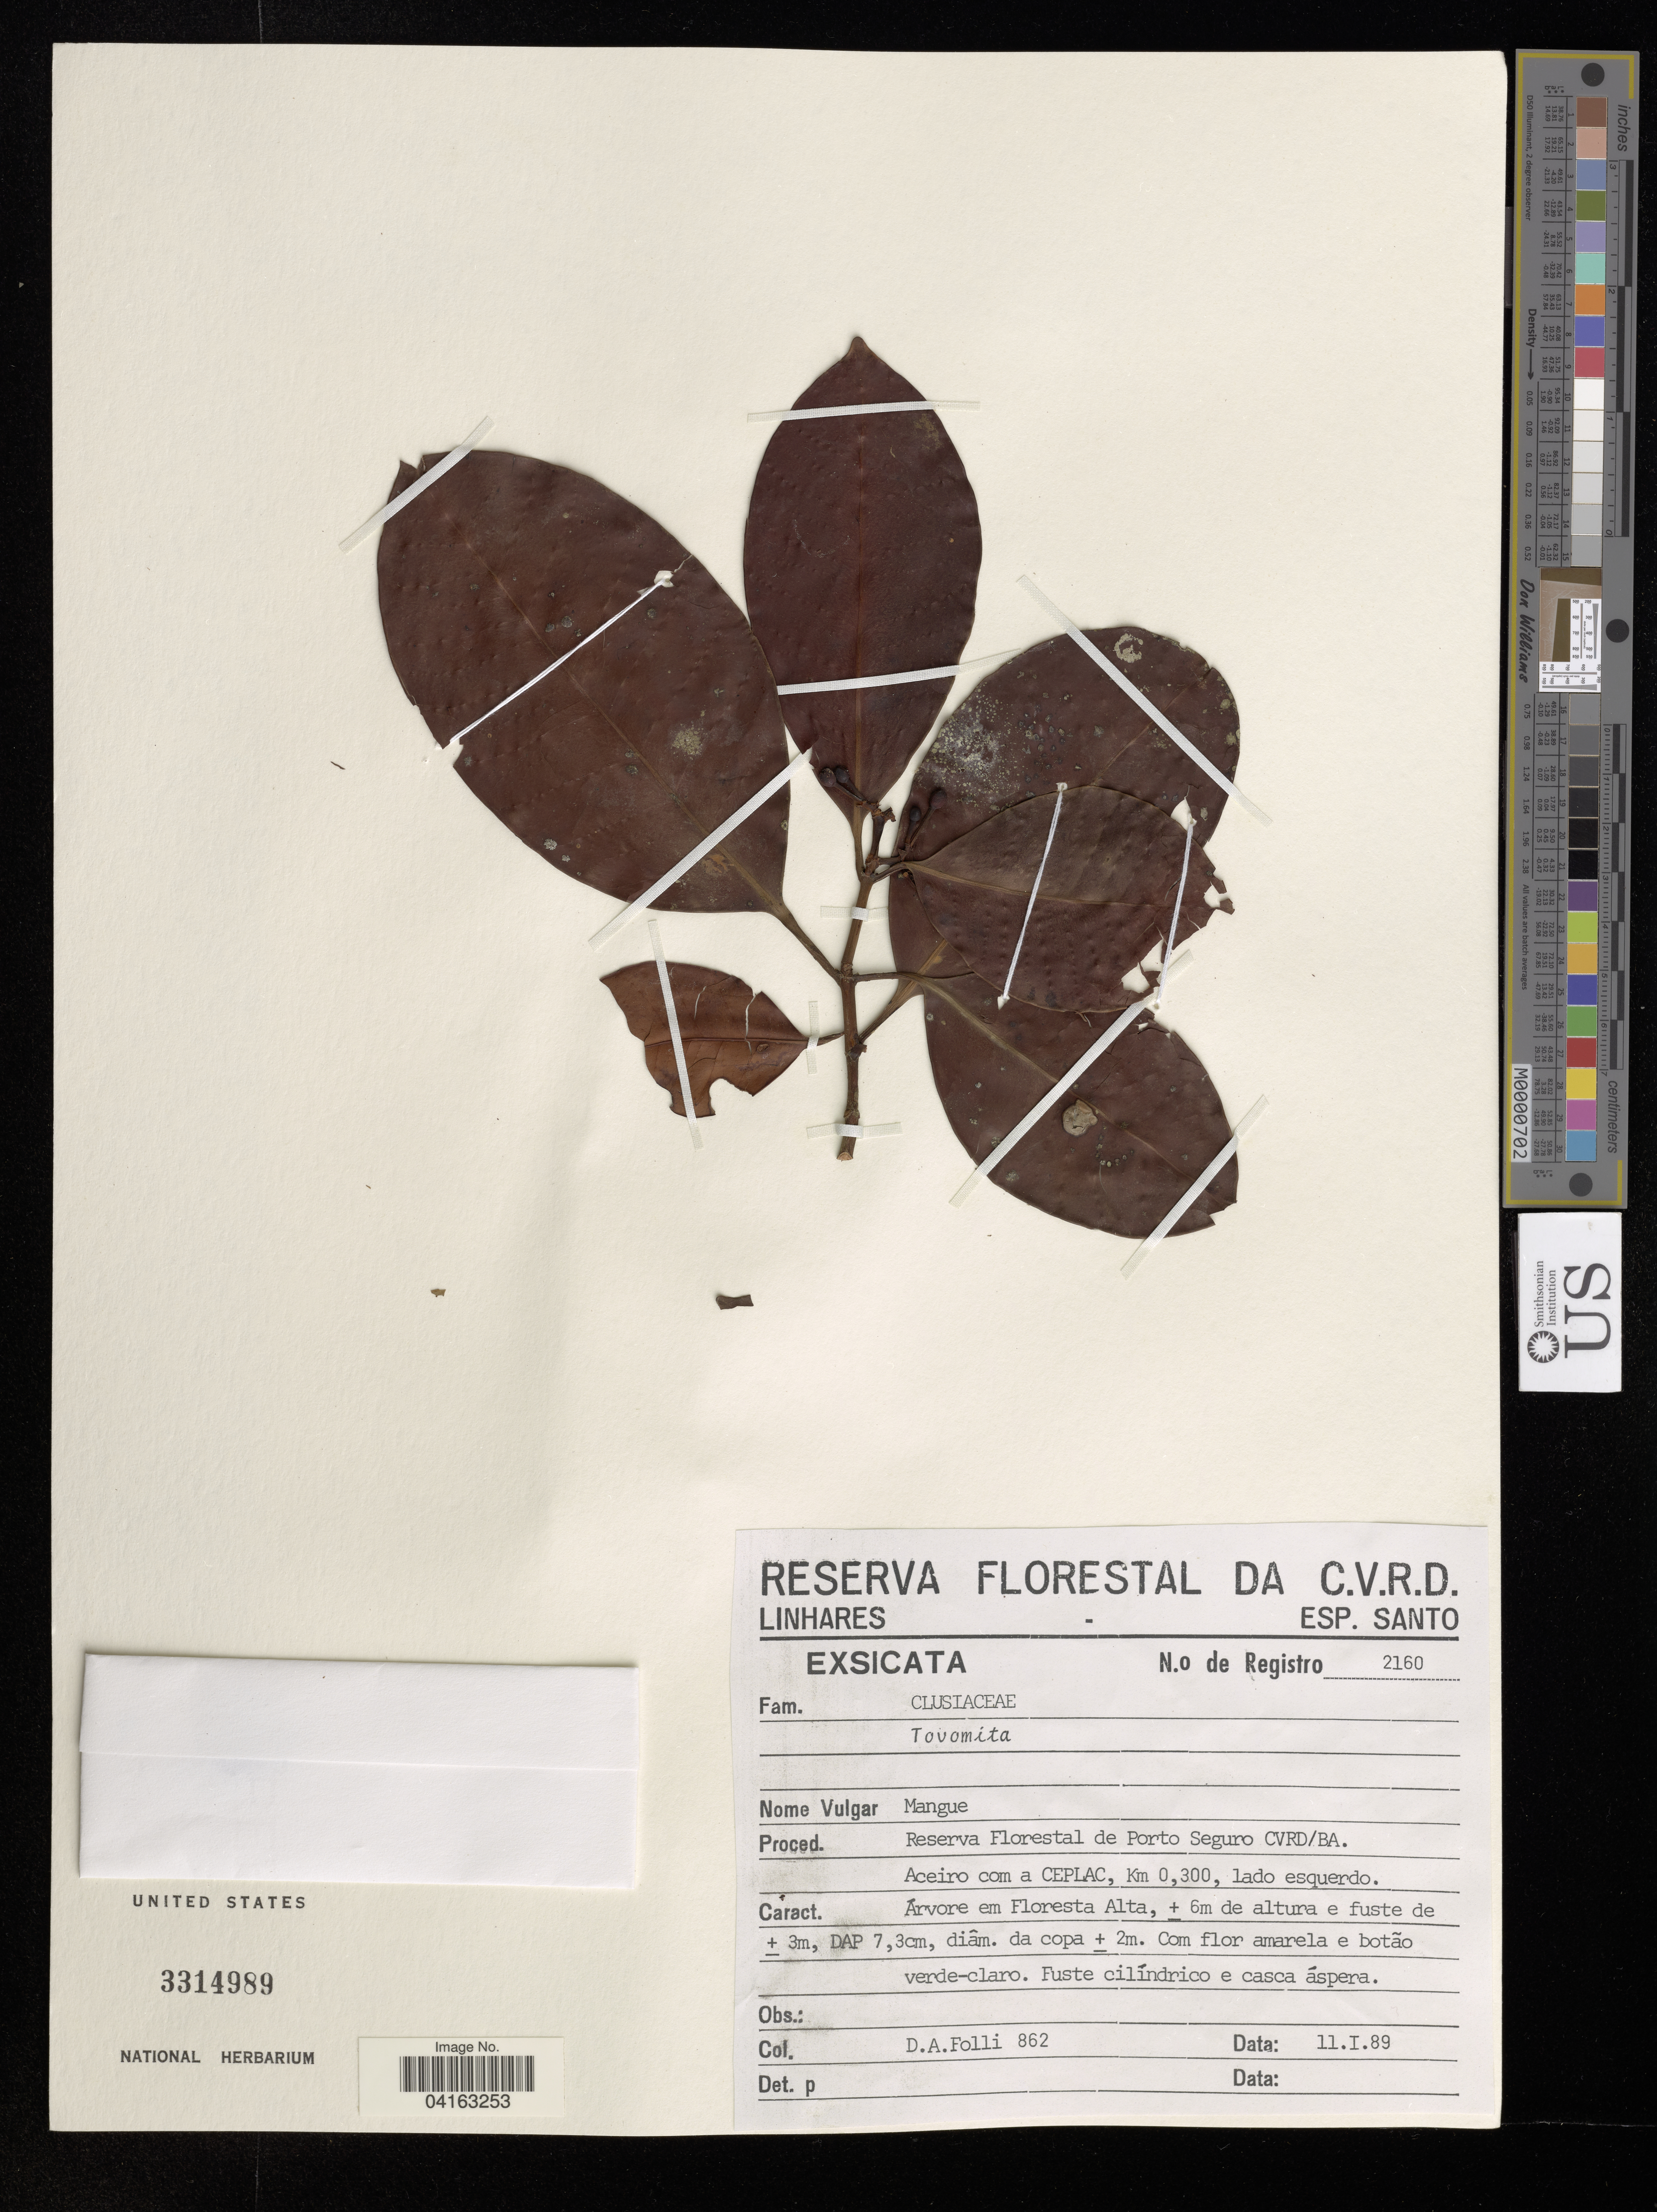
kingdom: Plantae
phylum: Tracheophyta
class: Magnoliopsida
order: Malpighiales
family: Clusiaceae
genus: Tovomita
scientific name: Tovomita sp.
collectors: D. Folli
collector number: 862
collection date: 1989-01-11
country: Brazil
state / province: Espírito Santo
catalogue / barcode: US 3314989